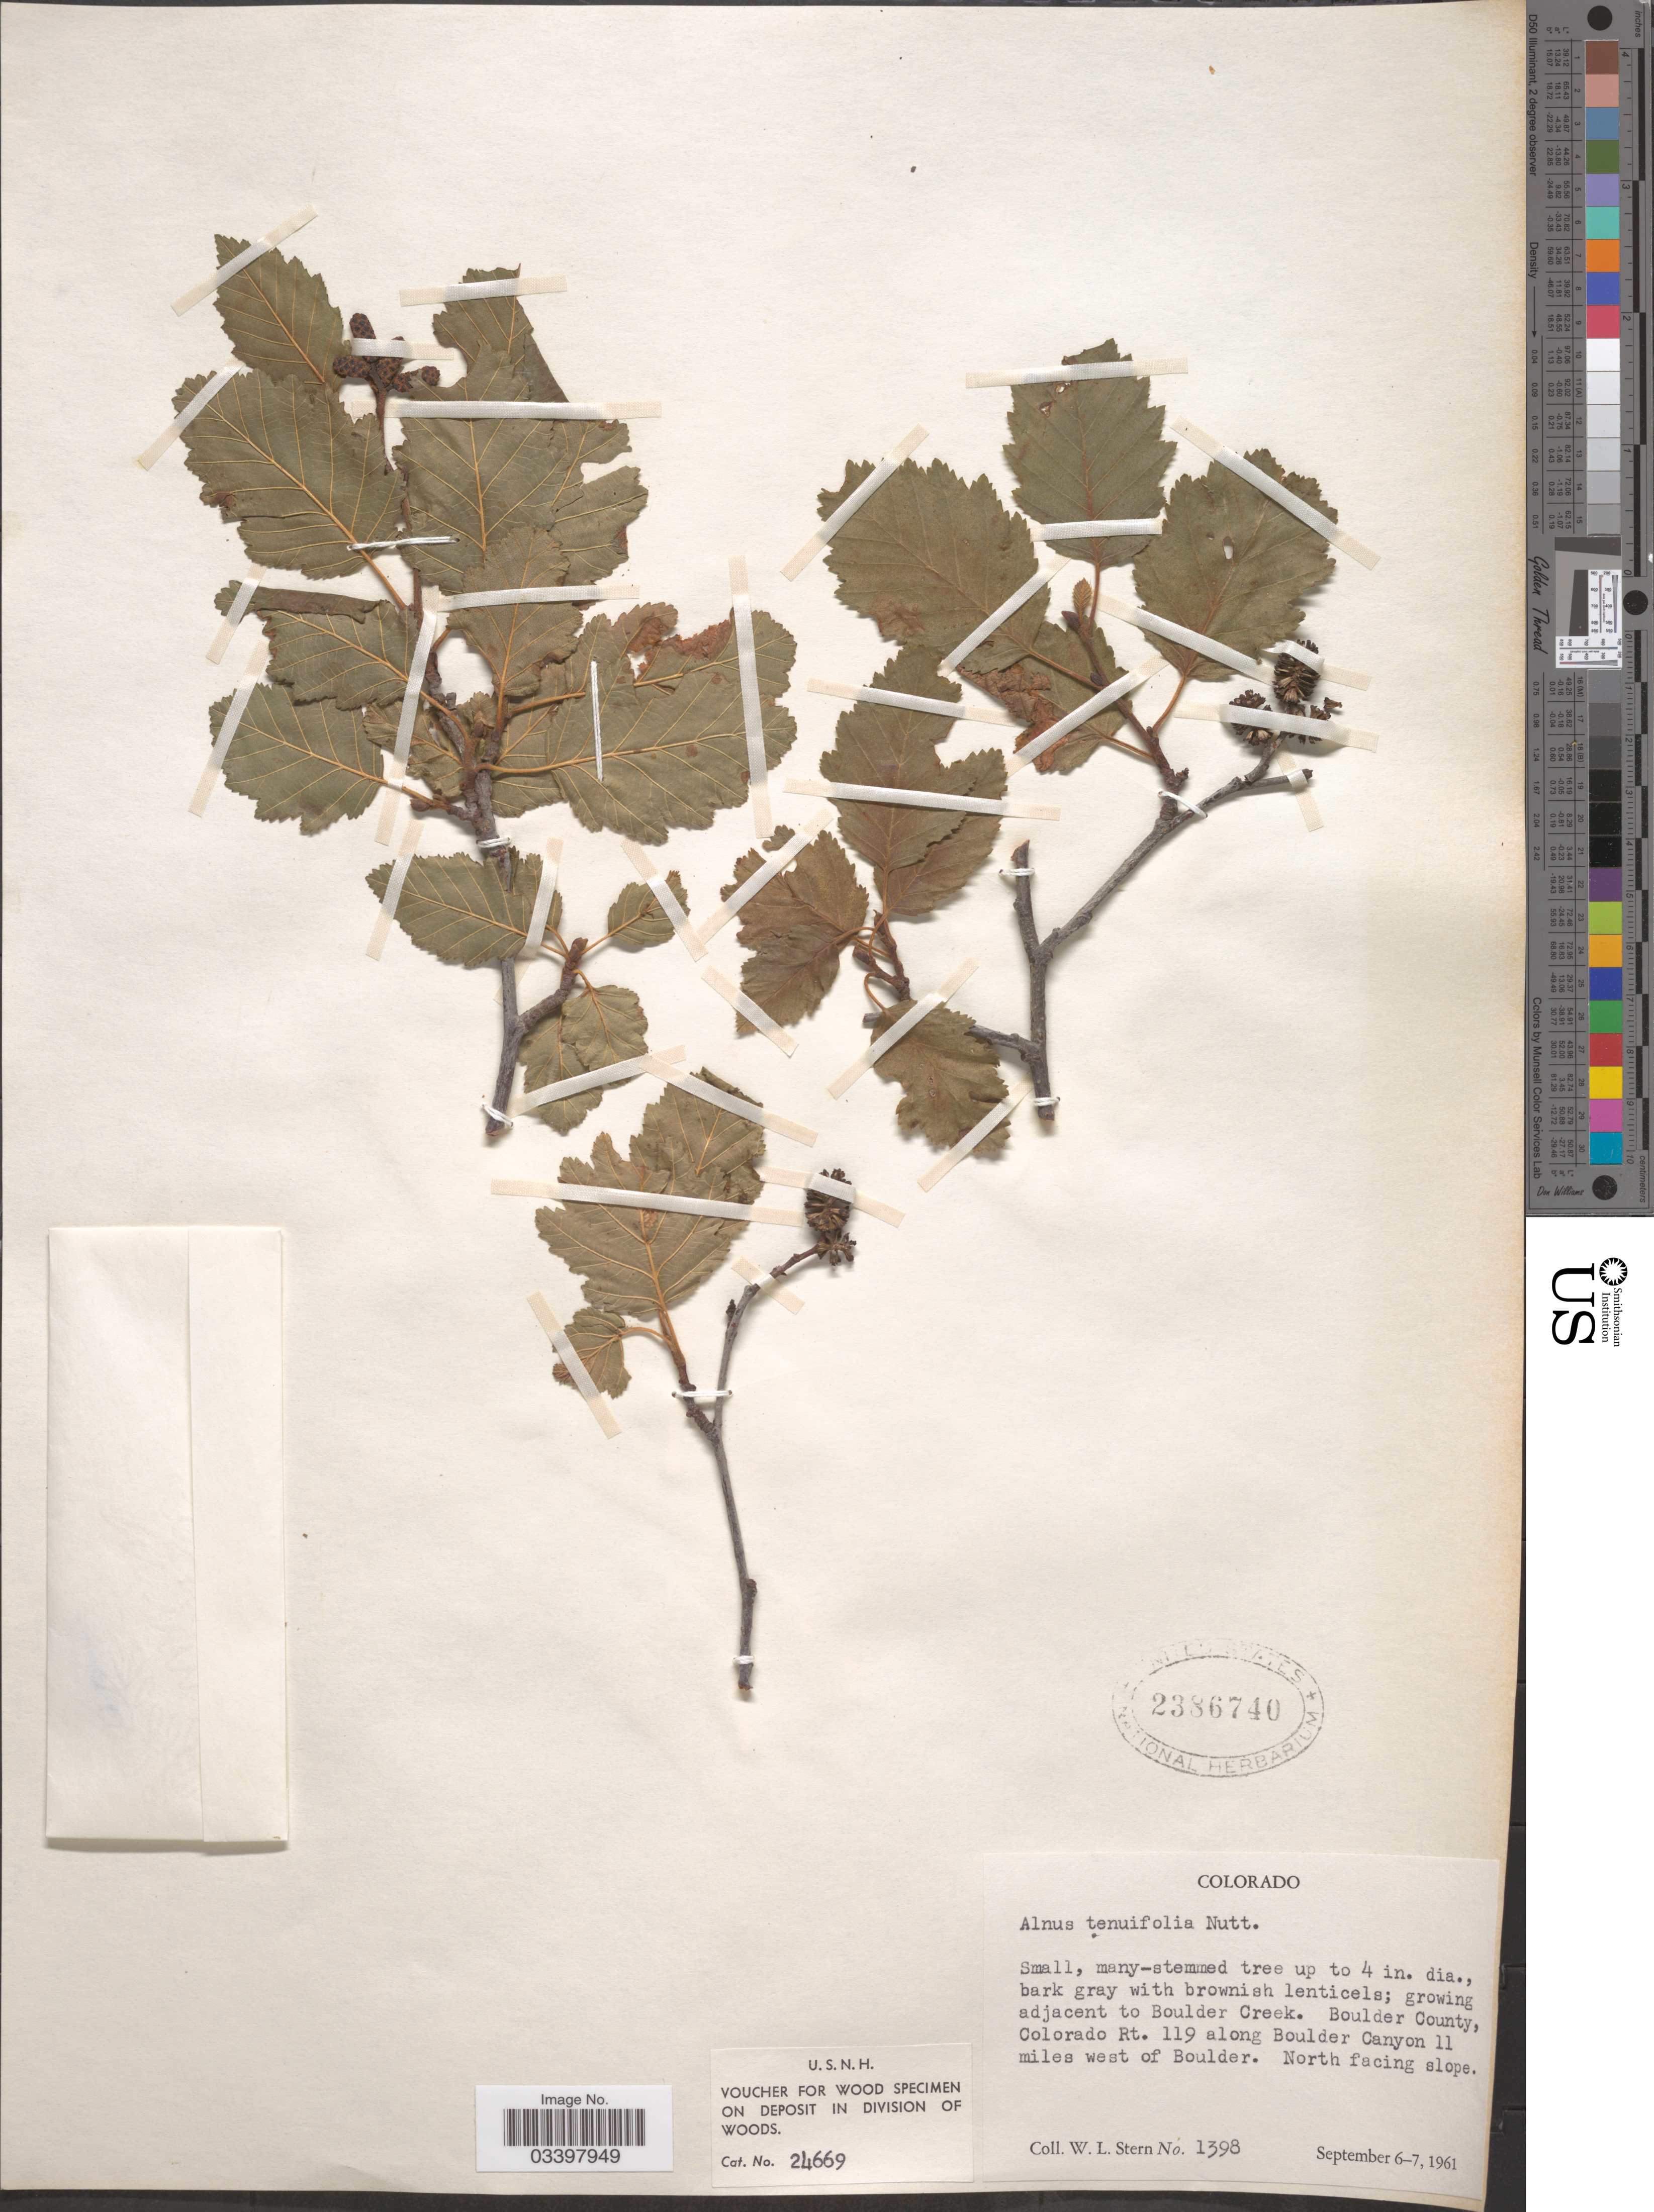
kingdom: Plantae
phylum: Tracheophyta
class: Magnoliopsida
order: Fagales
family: Betulaceae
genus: Alnus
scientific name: Alnus tenuifolia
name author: Nutt.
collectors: W. L. Stern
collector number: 1398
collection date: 1961-09-06/1961-09-07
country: United States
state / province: Colorado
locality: Adjacent to Boulder Creek. Boulder County, Colorado Rt. 119 along Boulder Canyon 11 miles west of Boulder. North facing slope.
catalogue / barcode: US 2386740